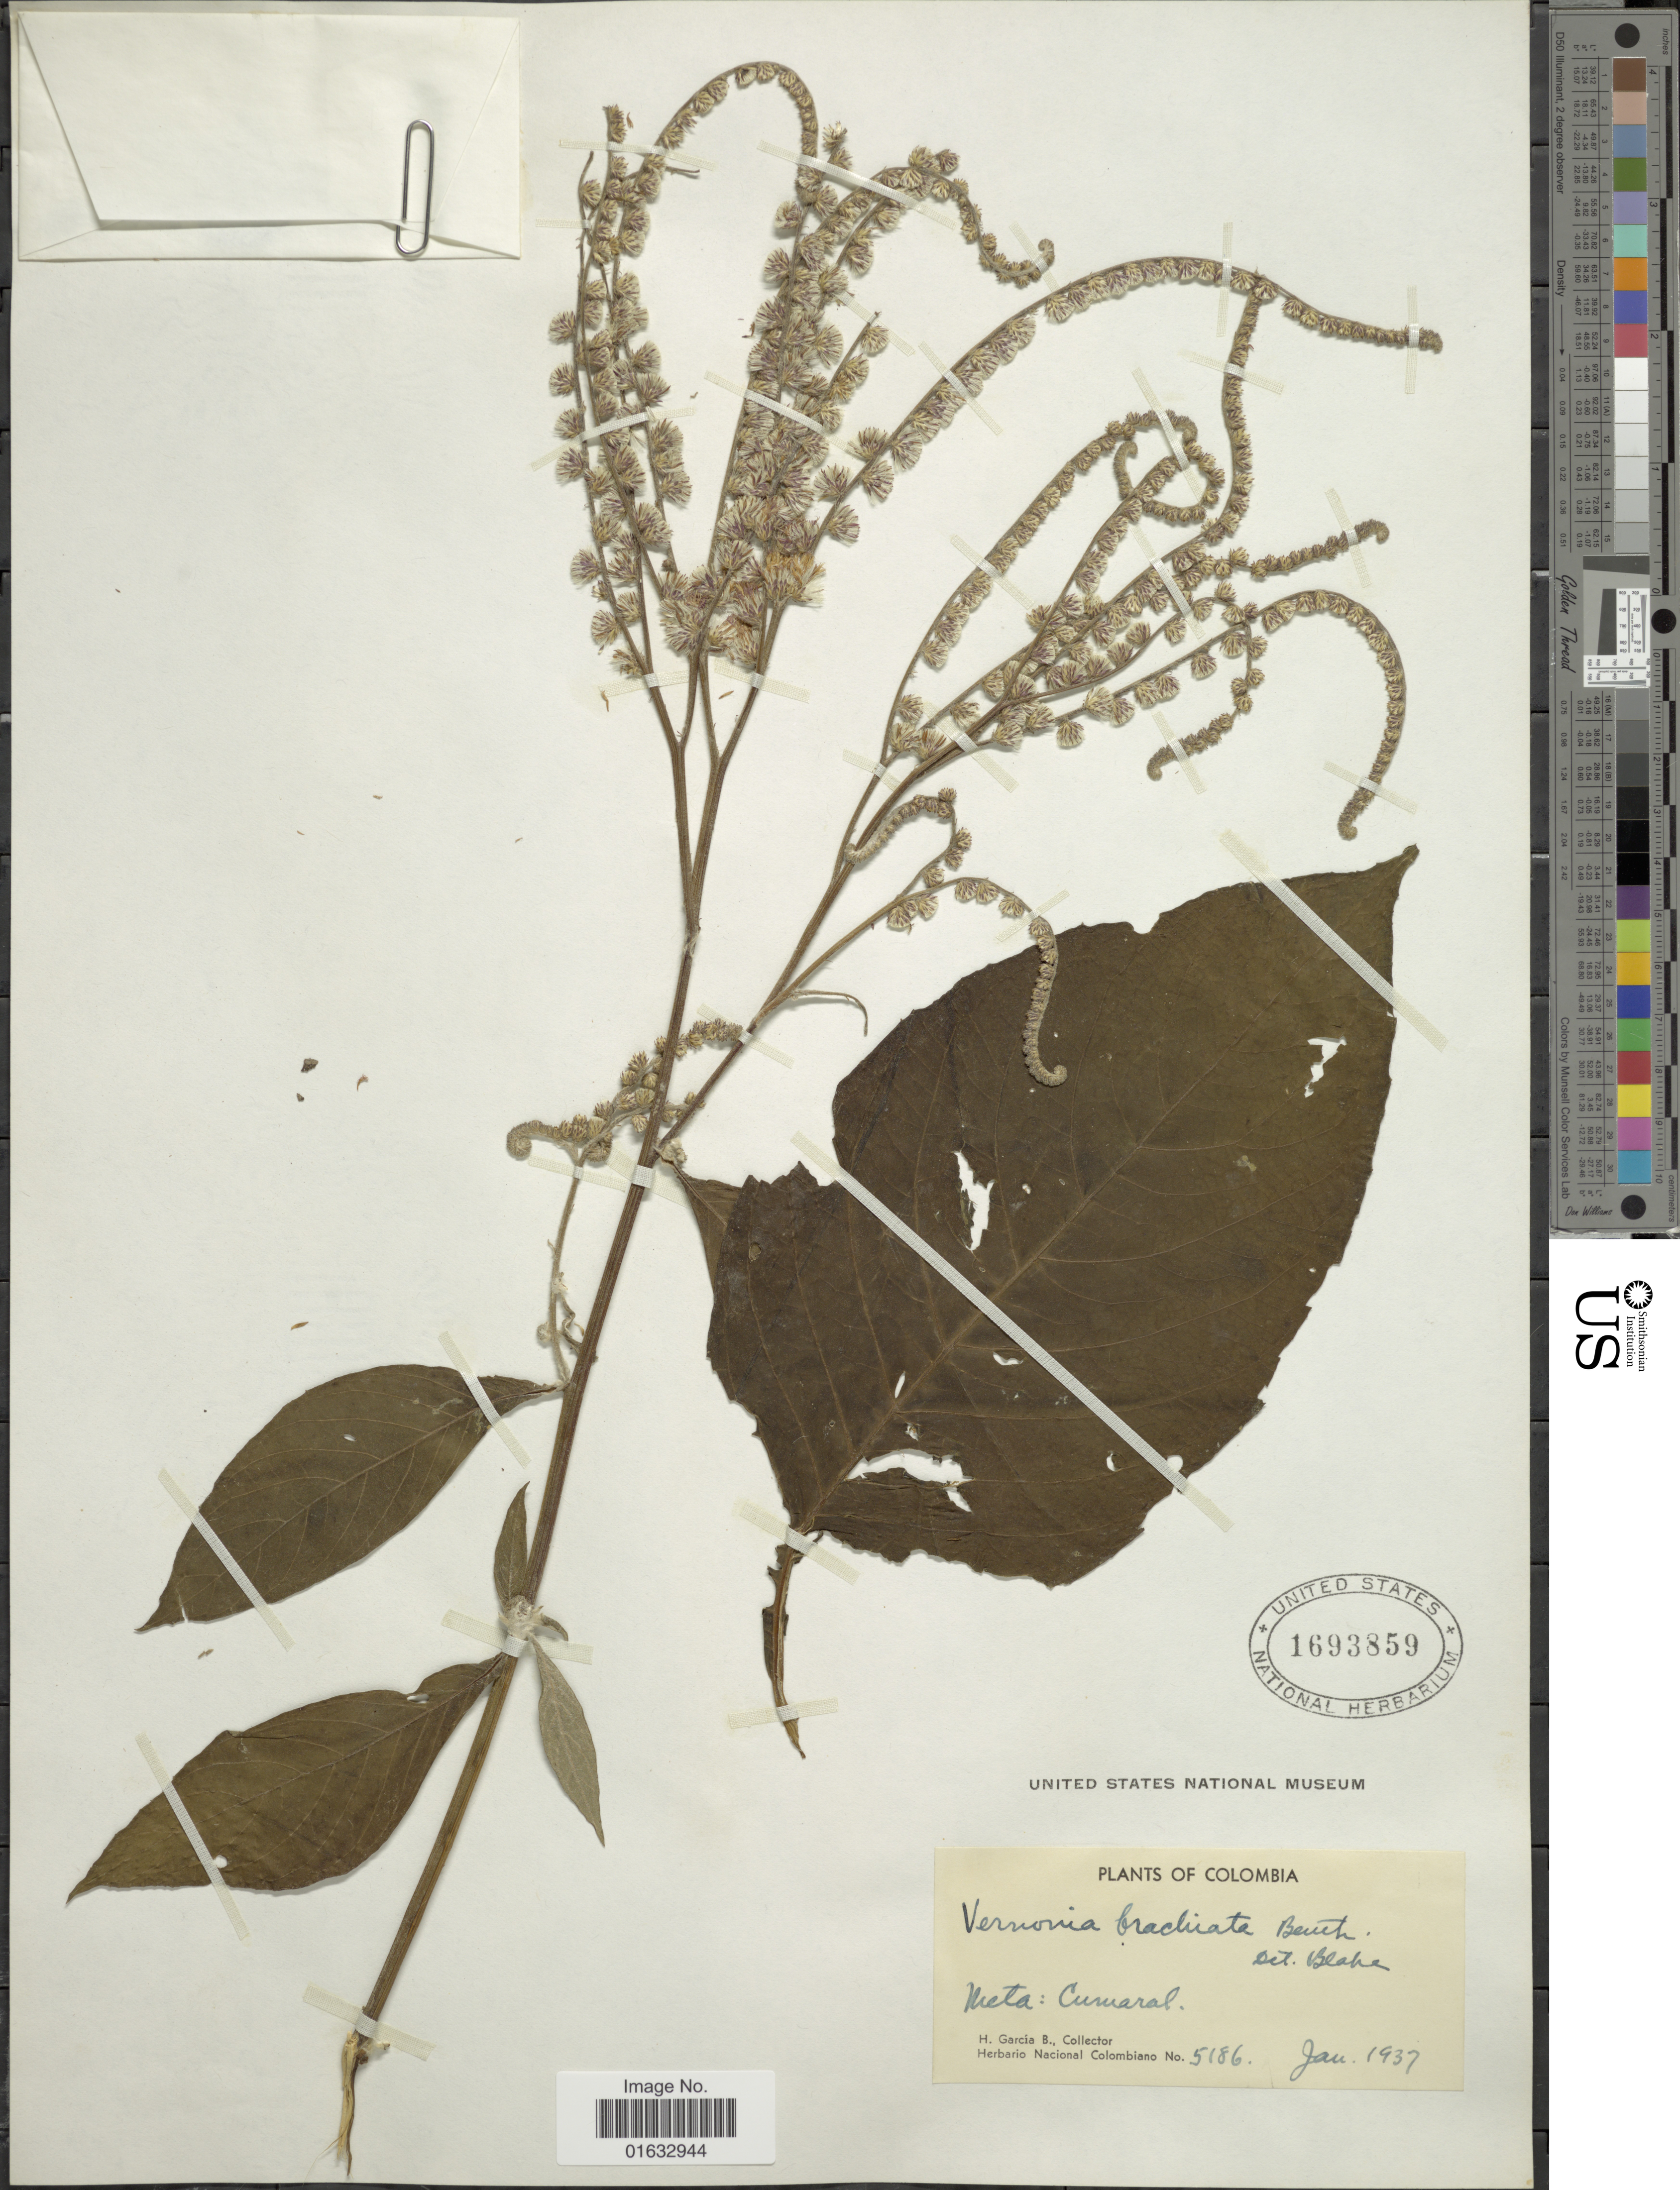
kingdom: Plantae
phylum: Tracheophyta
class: Magnoliopsida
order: Asterales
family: Asteraceae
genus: Eirmocephala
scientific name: Eirmocephala brachiata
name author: (Benth.) H. Rob.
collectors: H. García Barriga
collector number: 5186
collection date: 1937-01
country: Colombia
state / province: Meta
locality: Cumaral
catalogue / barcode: US 1693859